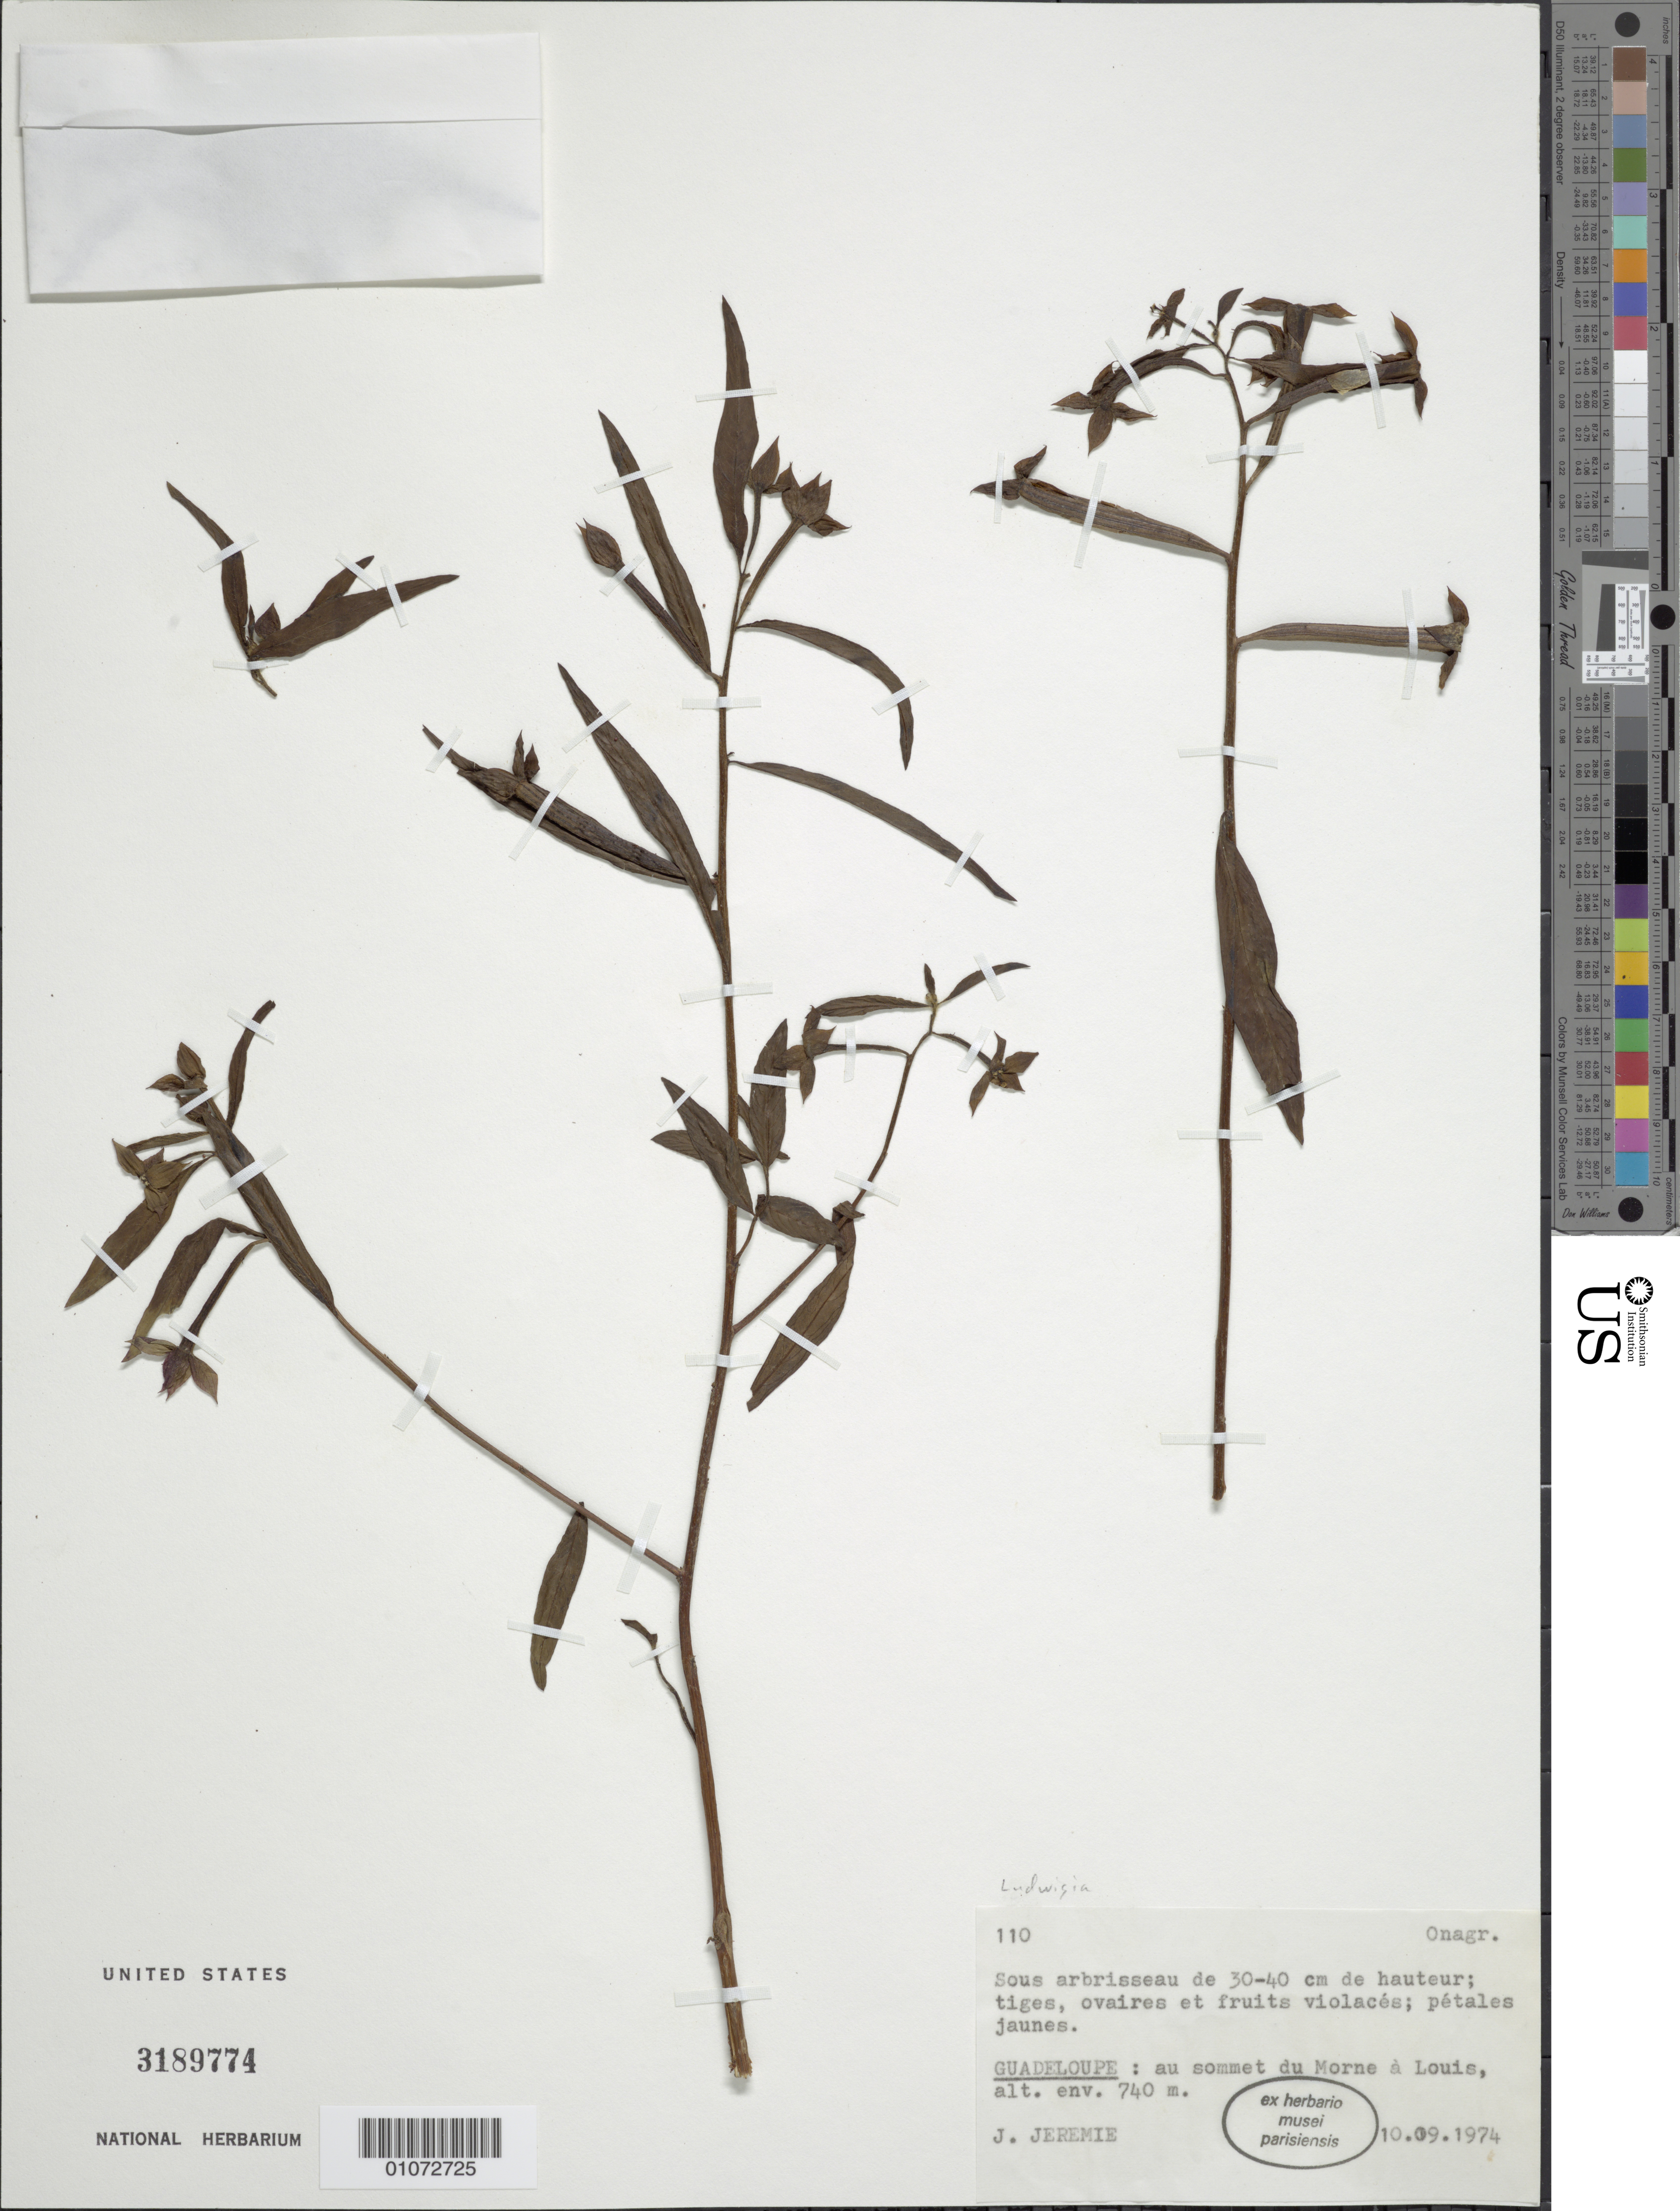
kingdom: Plantae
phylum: Tracheophyta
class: Magnoliopsida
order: Myrtales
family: Onagraceae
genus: Ludwigia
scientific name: Ludwigia sp.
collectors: J. Jérémie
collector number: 110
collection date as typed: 10 Sep 1974 or 09 Oct 1974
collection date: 1974-09-10 or 1974-10-09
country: Guadeloupe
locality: At the summit of Morne Louis.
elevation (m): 740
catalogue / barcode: US 3189774